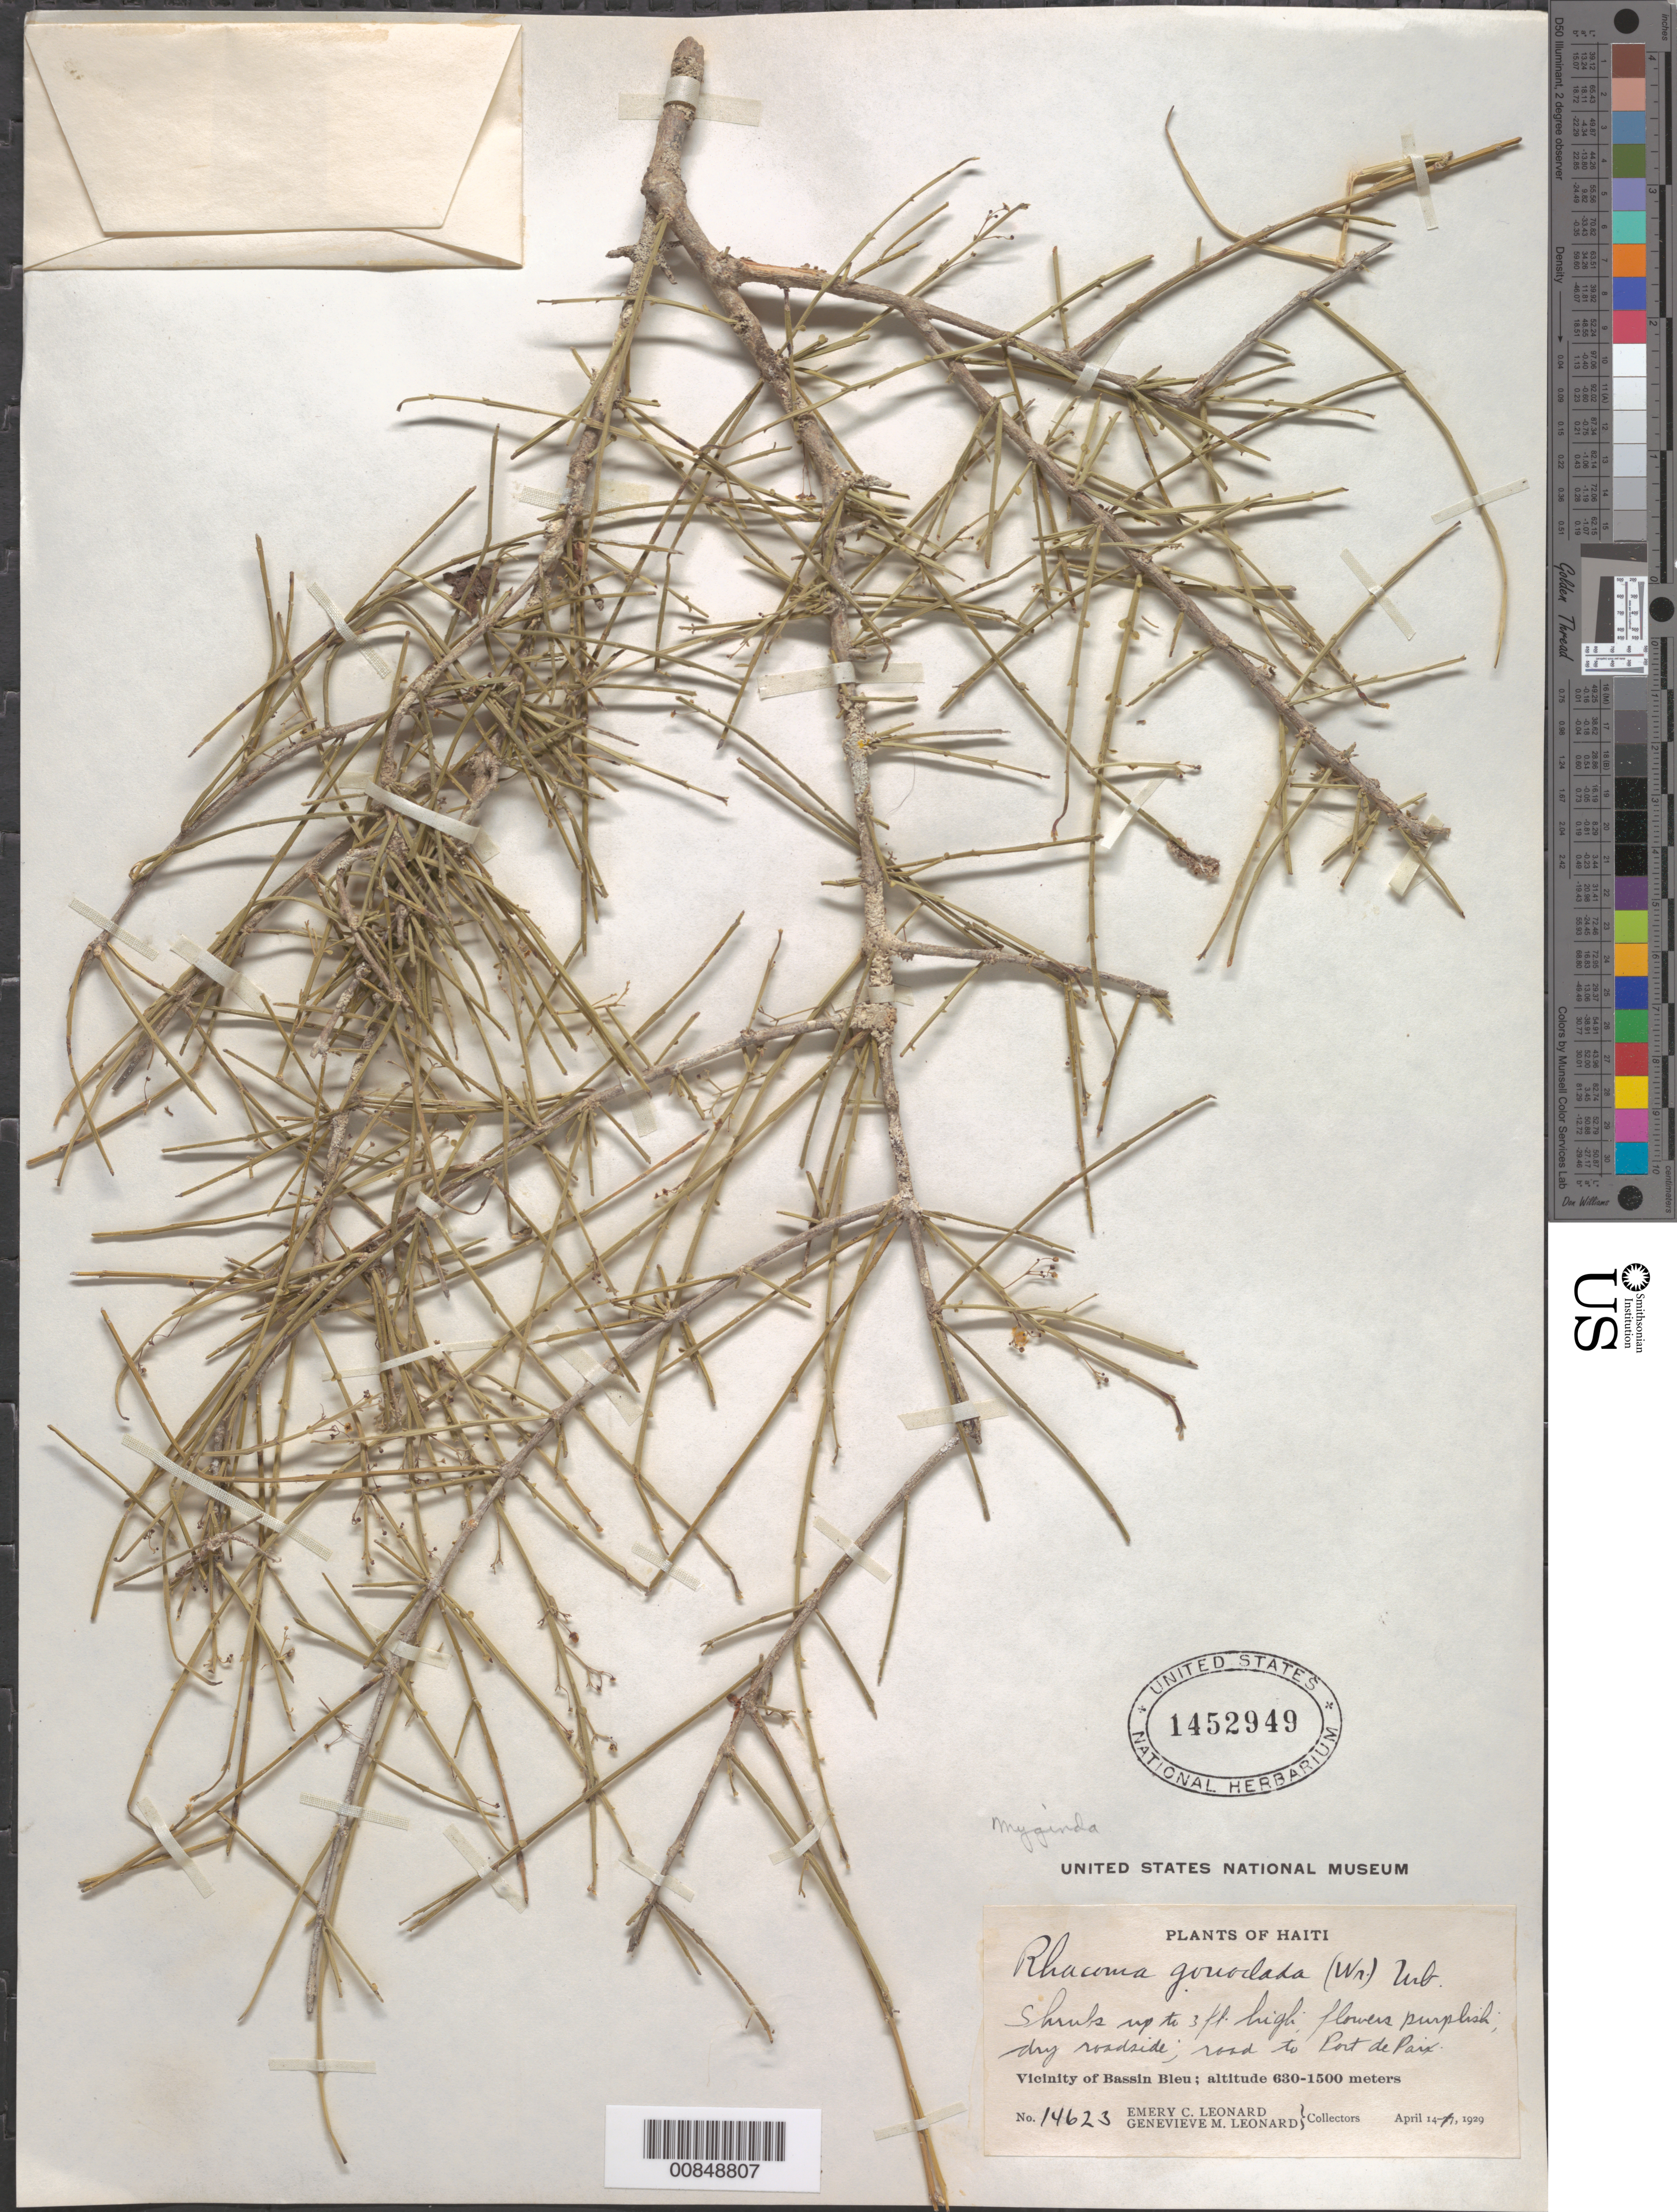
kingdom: Plantae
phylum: Tracheophyta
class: Magnoliopsida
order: Celastrales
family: Celastraceae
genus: Crossopetalum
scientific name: Crossopetalum decussatum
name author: (Baill.) Lourteig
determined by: Strong, Mark T., (BOT), Smithsonian Institution - National Museum of Natural History (UNITED STATES)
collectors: E. C. Leonard & G. M. Leonard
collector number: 14623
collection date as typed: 14 Apr 1929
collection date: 1929-04-14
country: Haiti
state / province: Nord-Ouest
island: Hispaniola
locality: Vicinity of Bassin Bleu, road to Port-de-Paix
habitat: Dry roadside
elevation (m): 630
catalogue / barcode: US 1452949